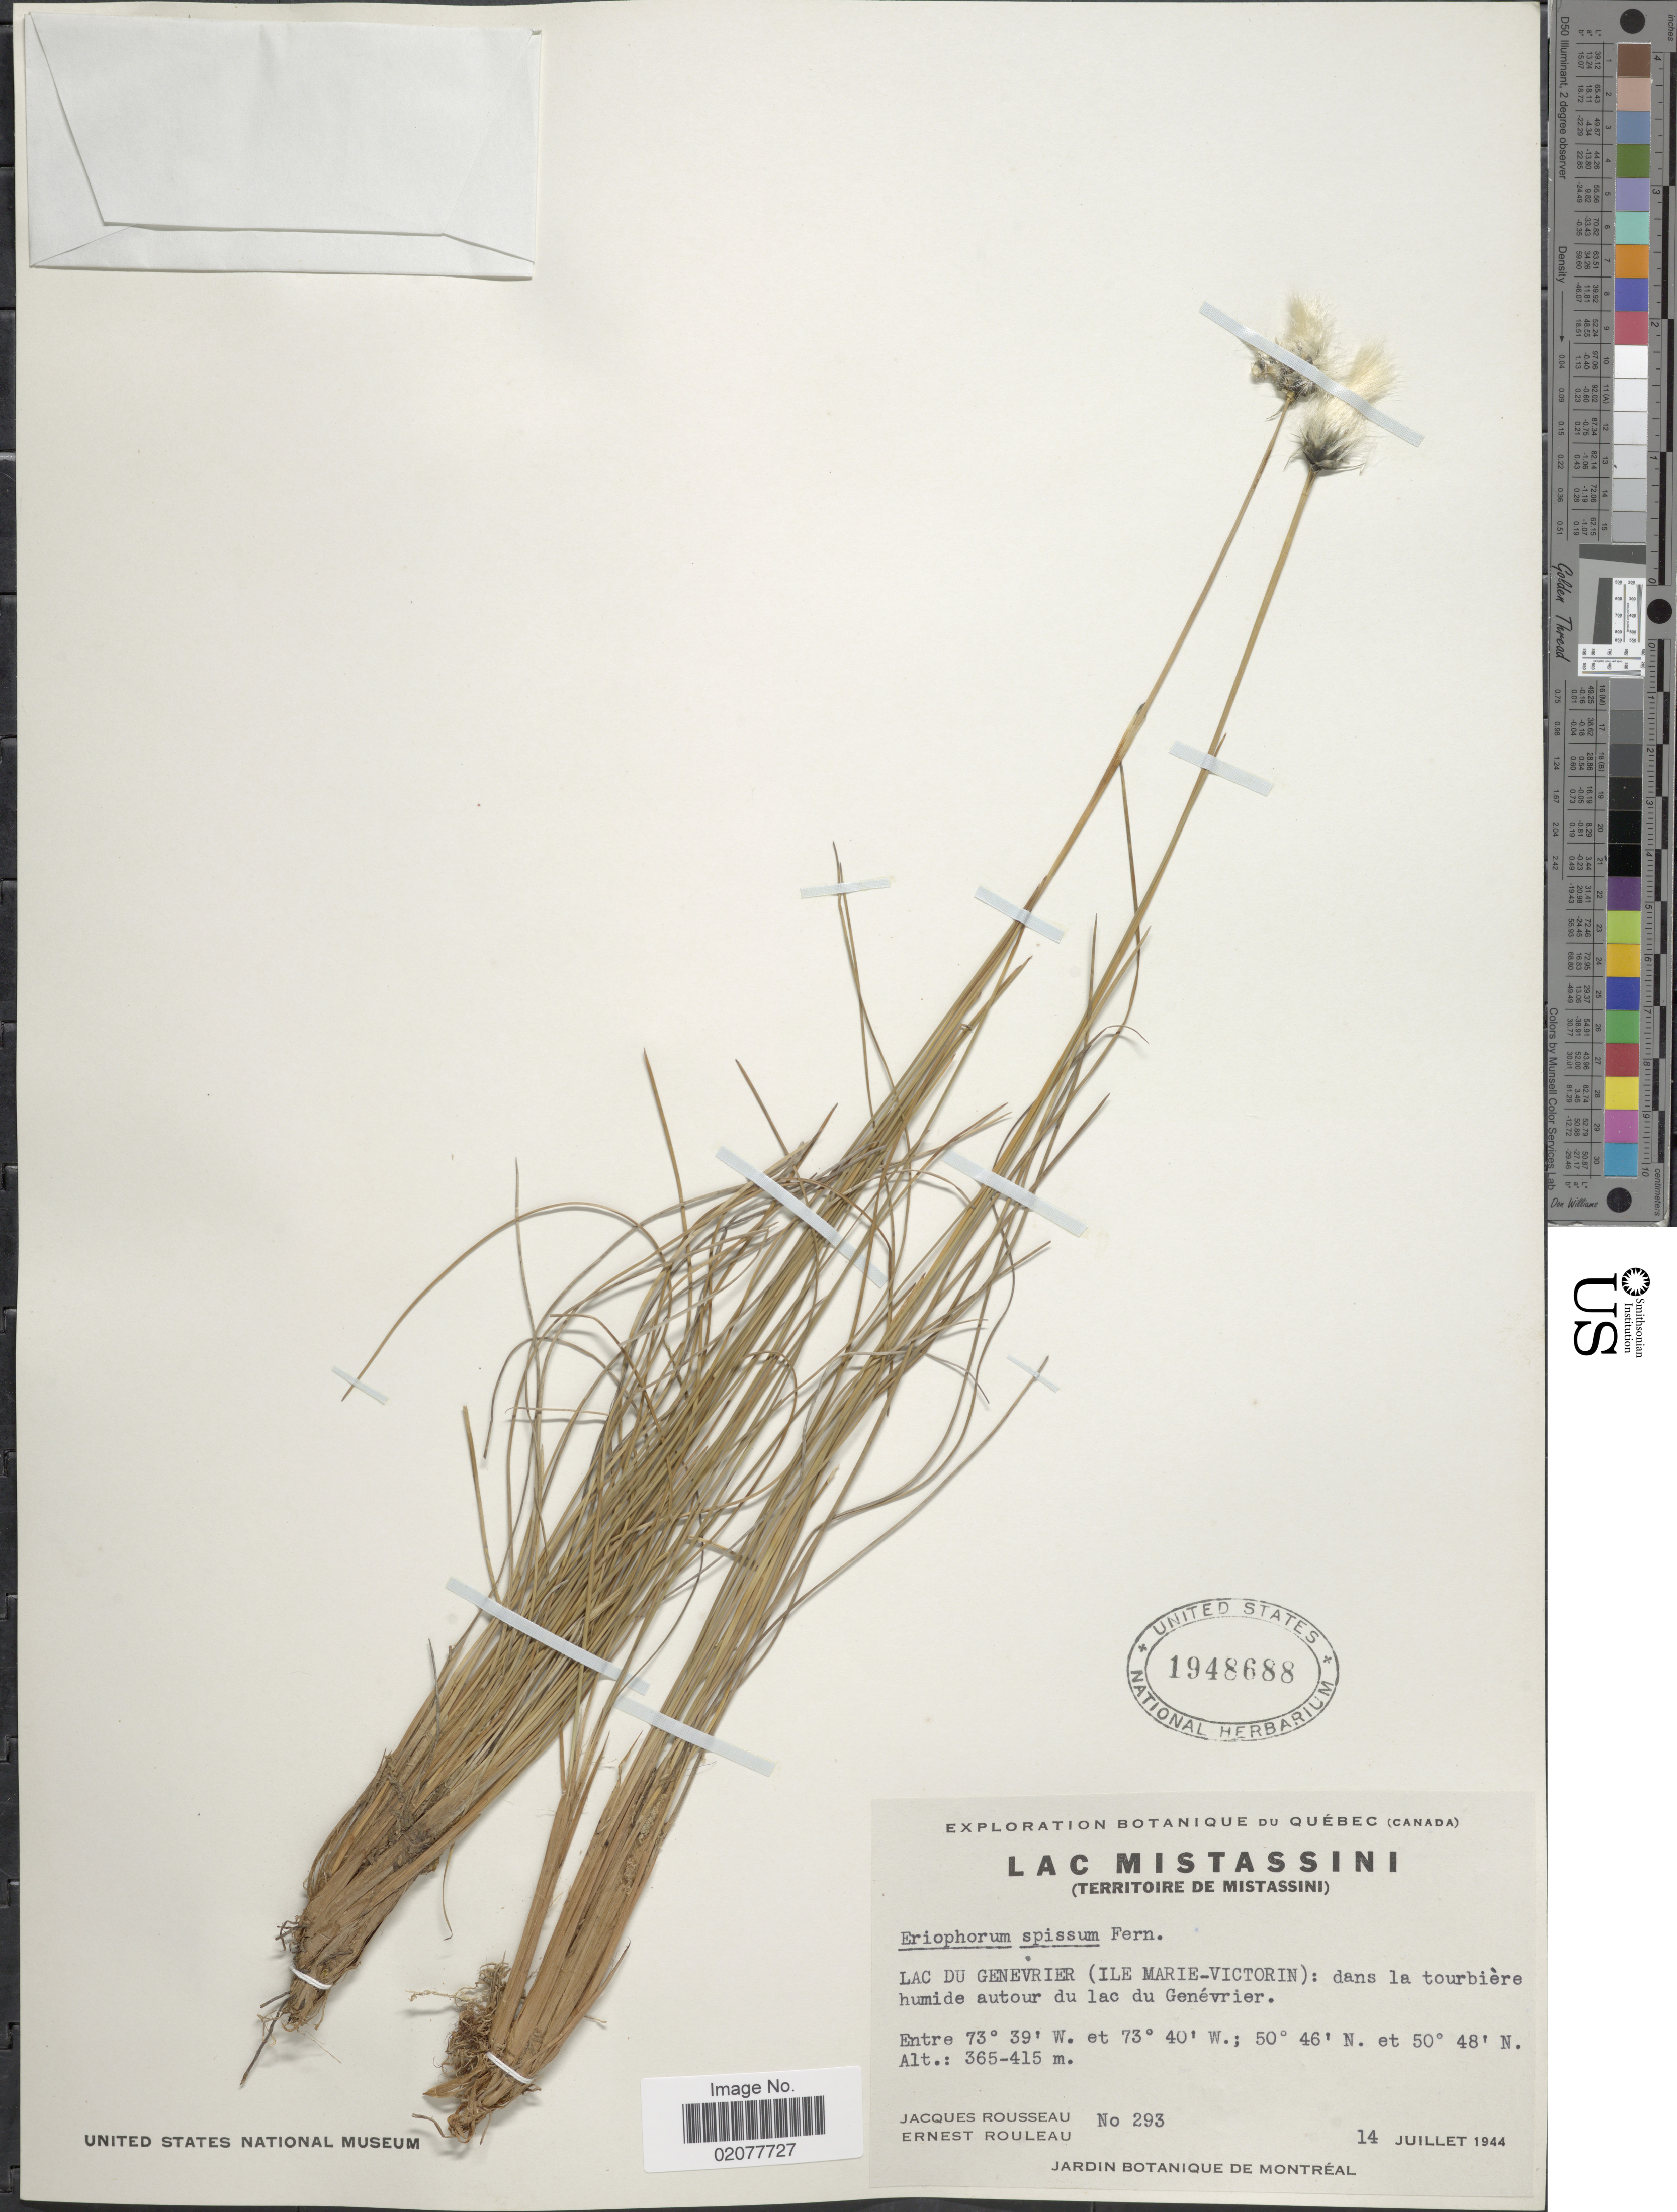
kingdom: Plantae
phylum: Tracheophyta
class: Liliopsida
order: Poales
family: Cyperaceae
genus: Eriophorum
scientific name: Eriophorum spissum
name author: Fernald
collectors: J. Rousseau & J. Rouleau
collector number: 293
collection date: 1944-07-14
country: Canada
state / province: Quebec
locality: Lac Mistassini (territoire de mistassini) Lac du Genevrier (Ile Marie-Victorien): dans la tourbiere humide autour du lac Genevrier.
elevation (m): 365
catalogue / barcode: US 1948688